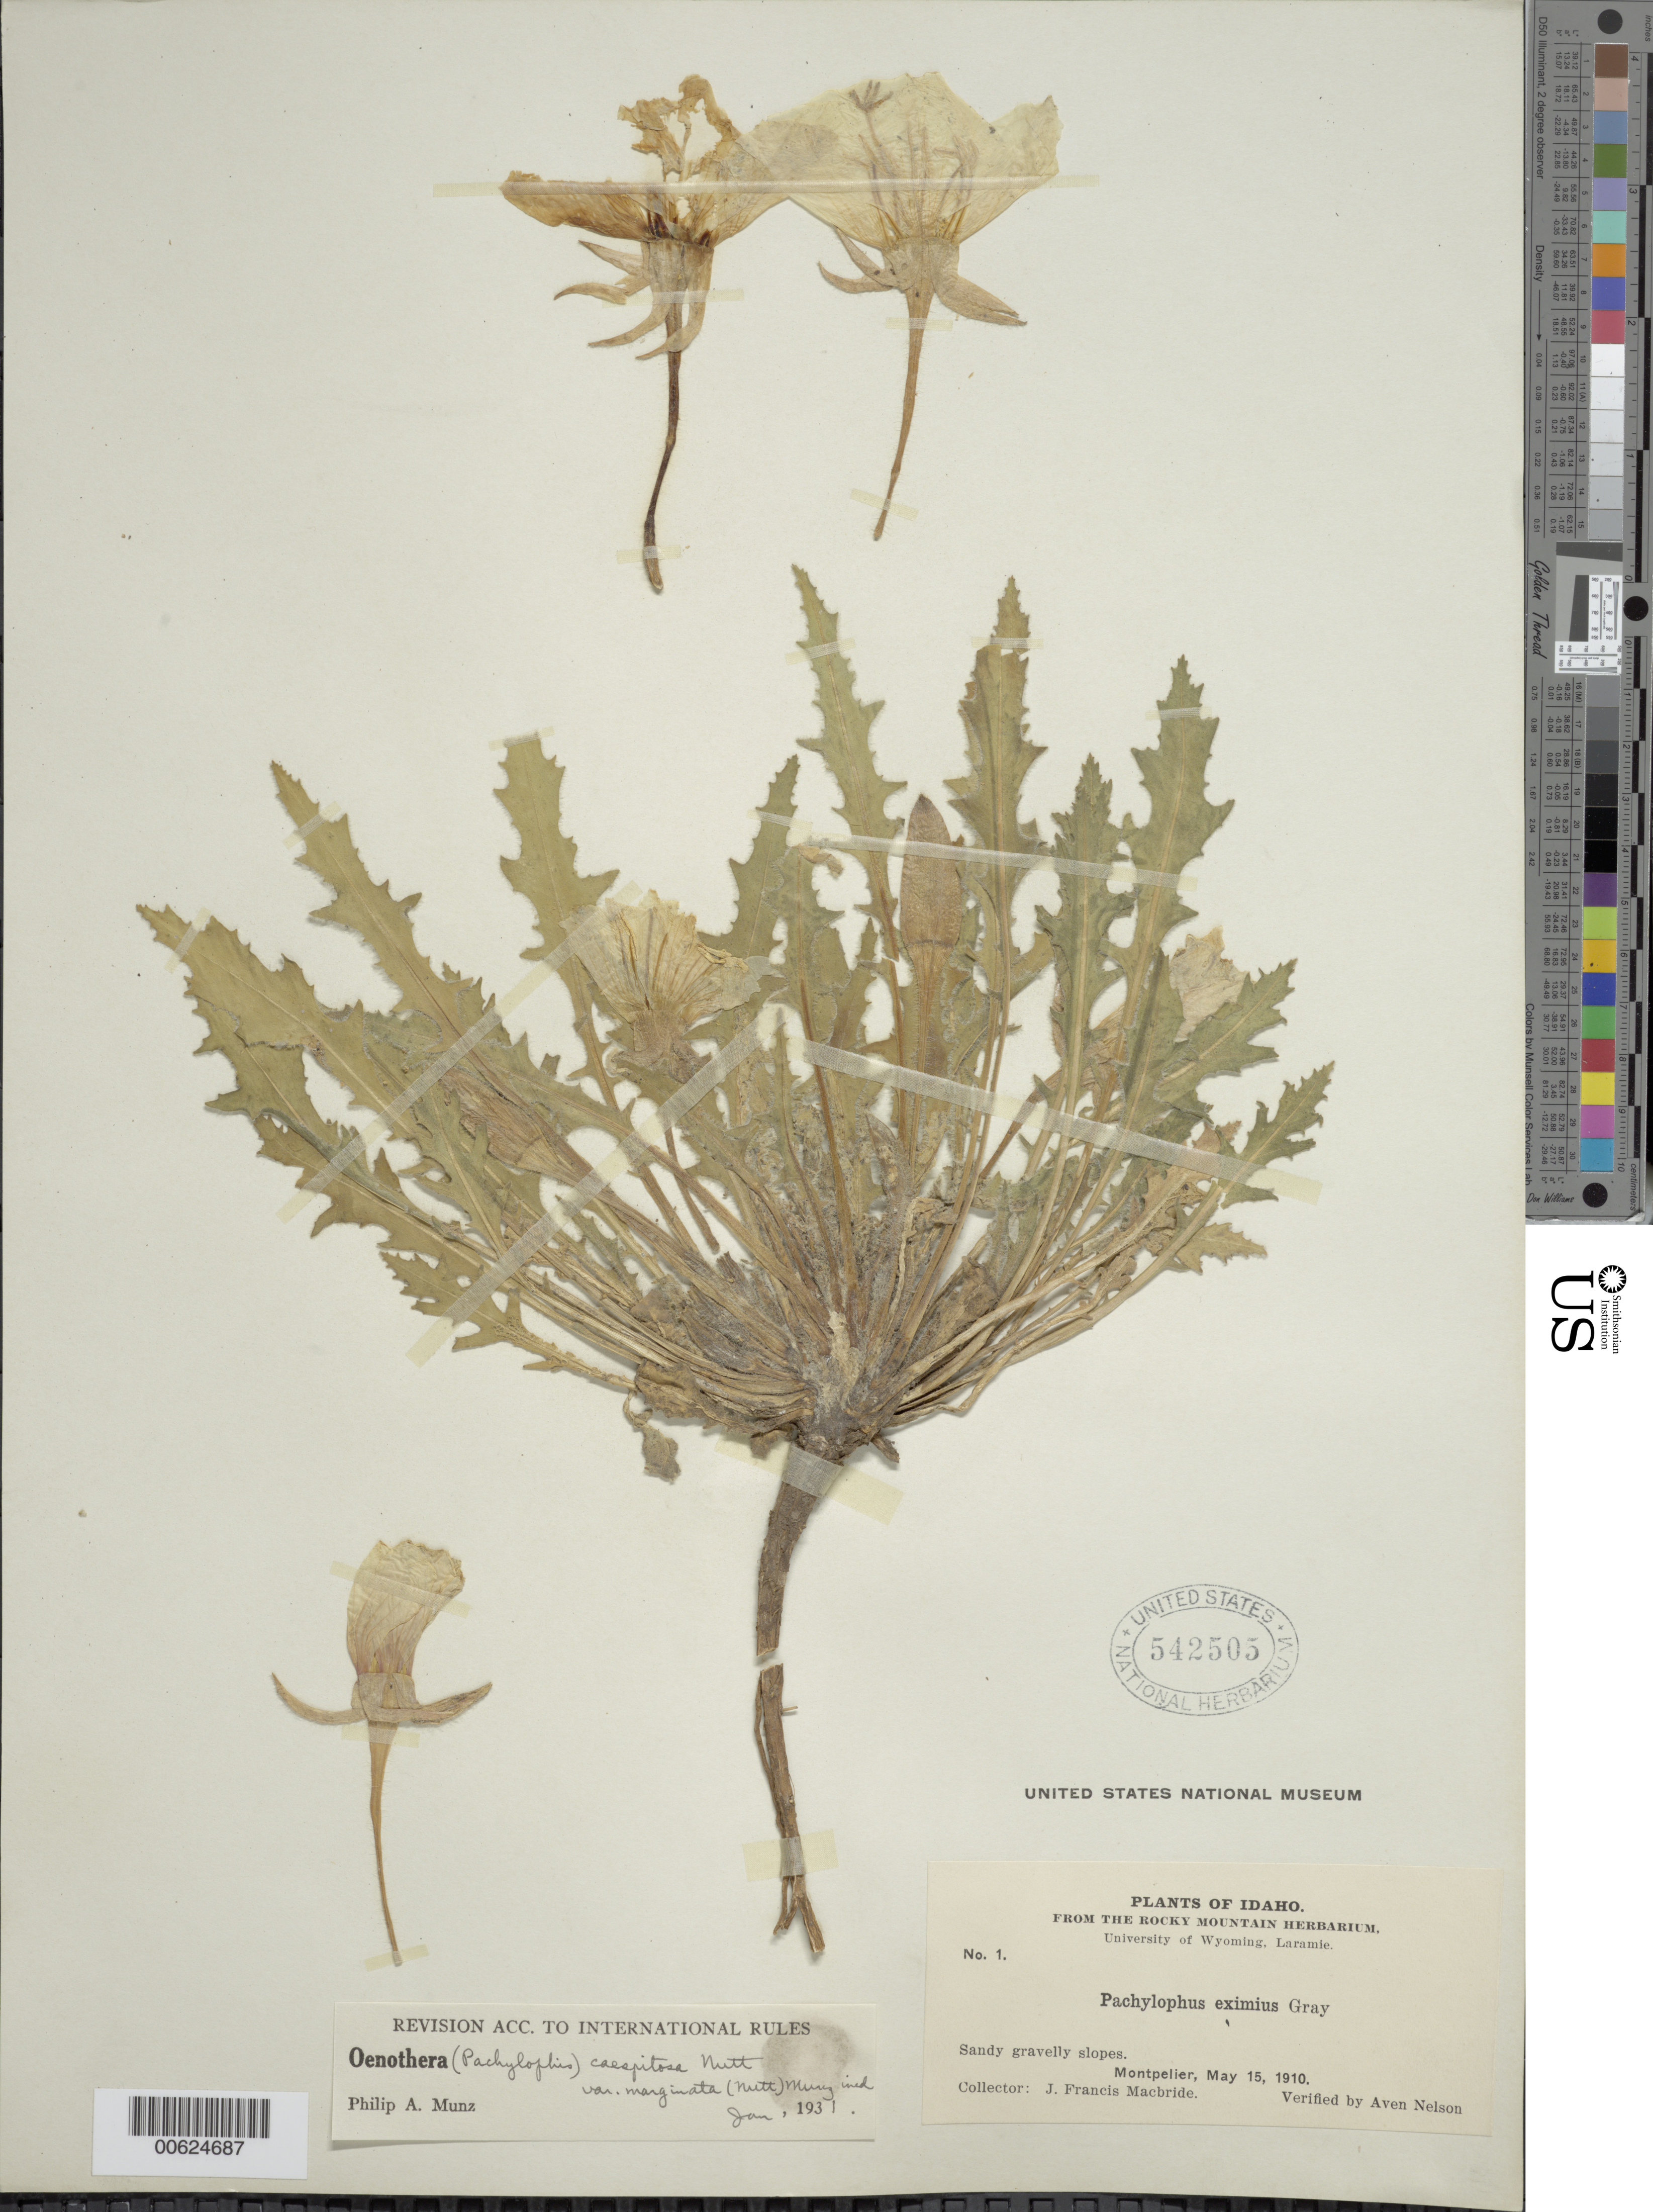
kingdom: Plantae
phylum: Tracheophyta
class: Magnoliopsida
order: Myrtales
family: Onagraceae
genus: Oenothera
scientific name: Oenothera cespitosa subsp. marginata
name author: (Nutt. ex Hook. & Arn.) Munz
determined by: Munz, Philip A.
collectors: J. F. Macbride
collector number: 1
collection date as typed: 15 May 1910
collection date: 1910-05-15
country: United States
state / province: Idaho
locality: Montpelier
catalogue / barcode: US 542505